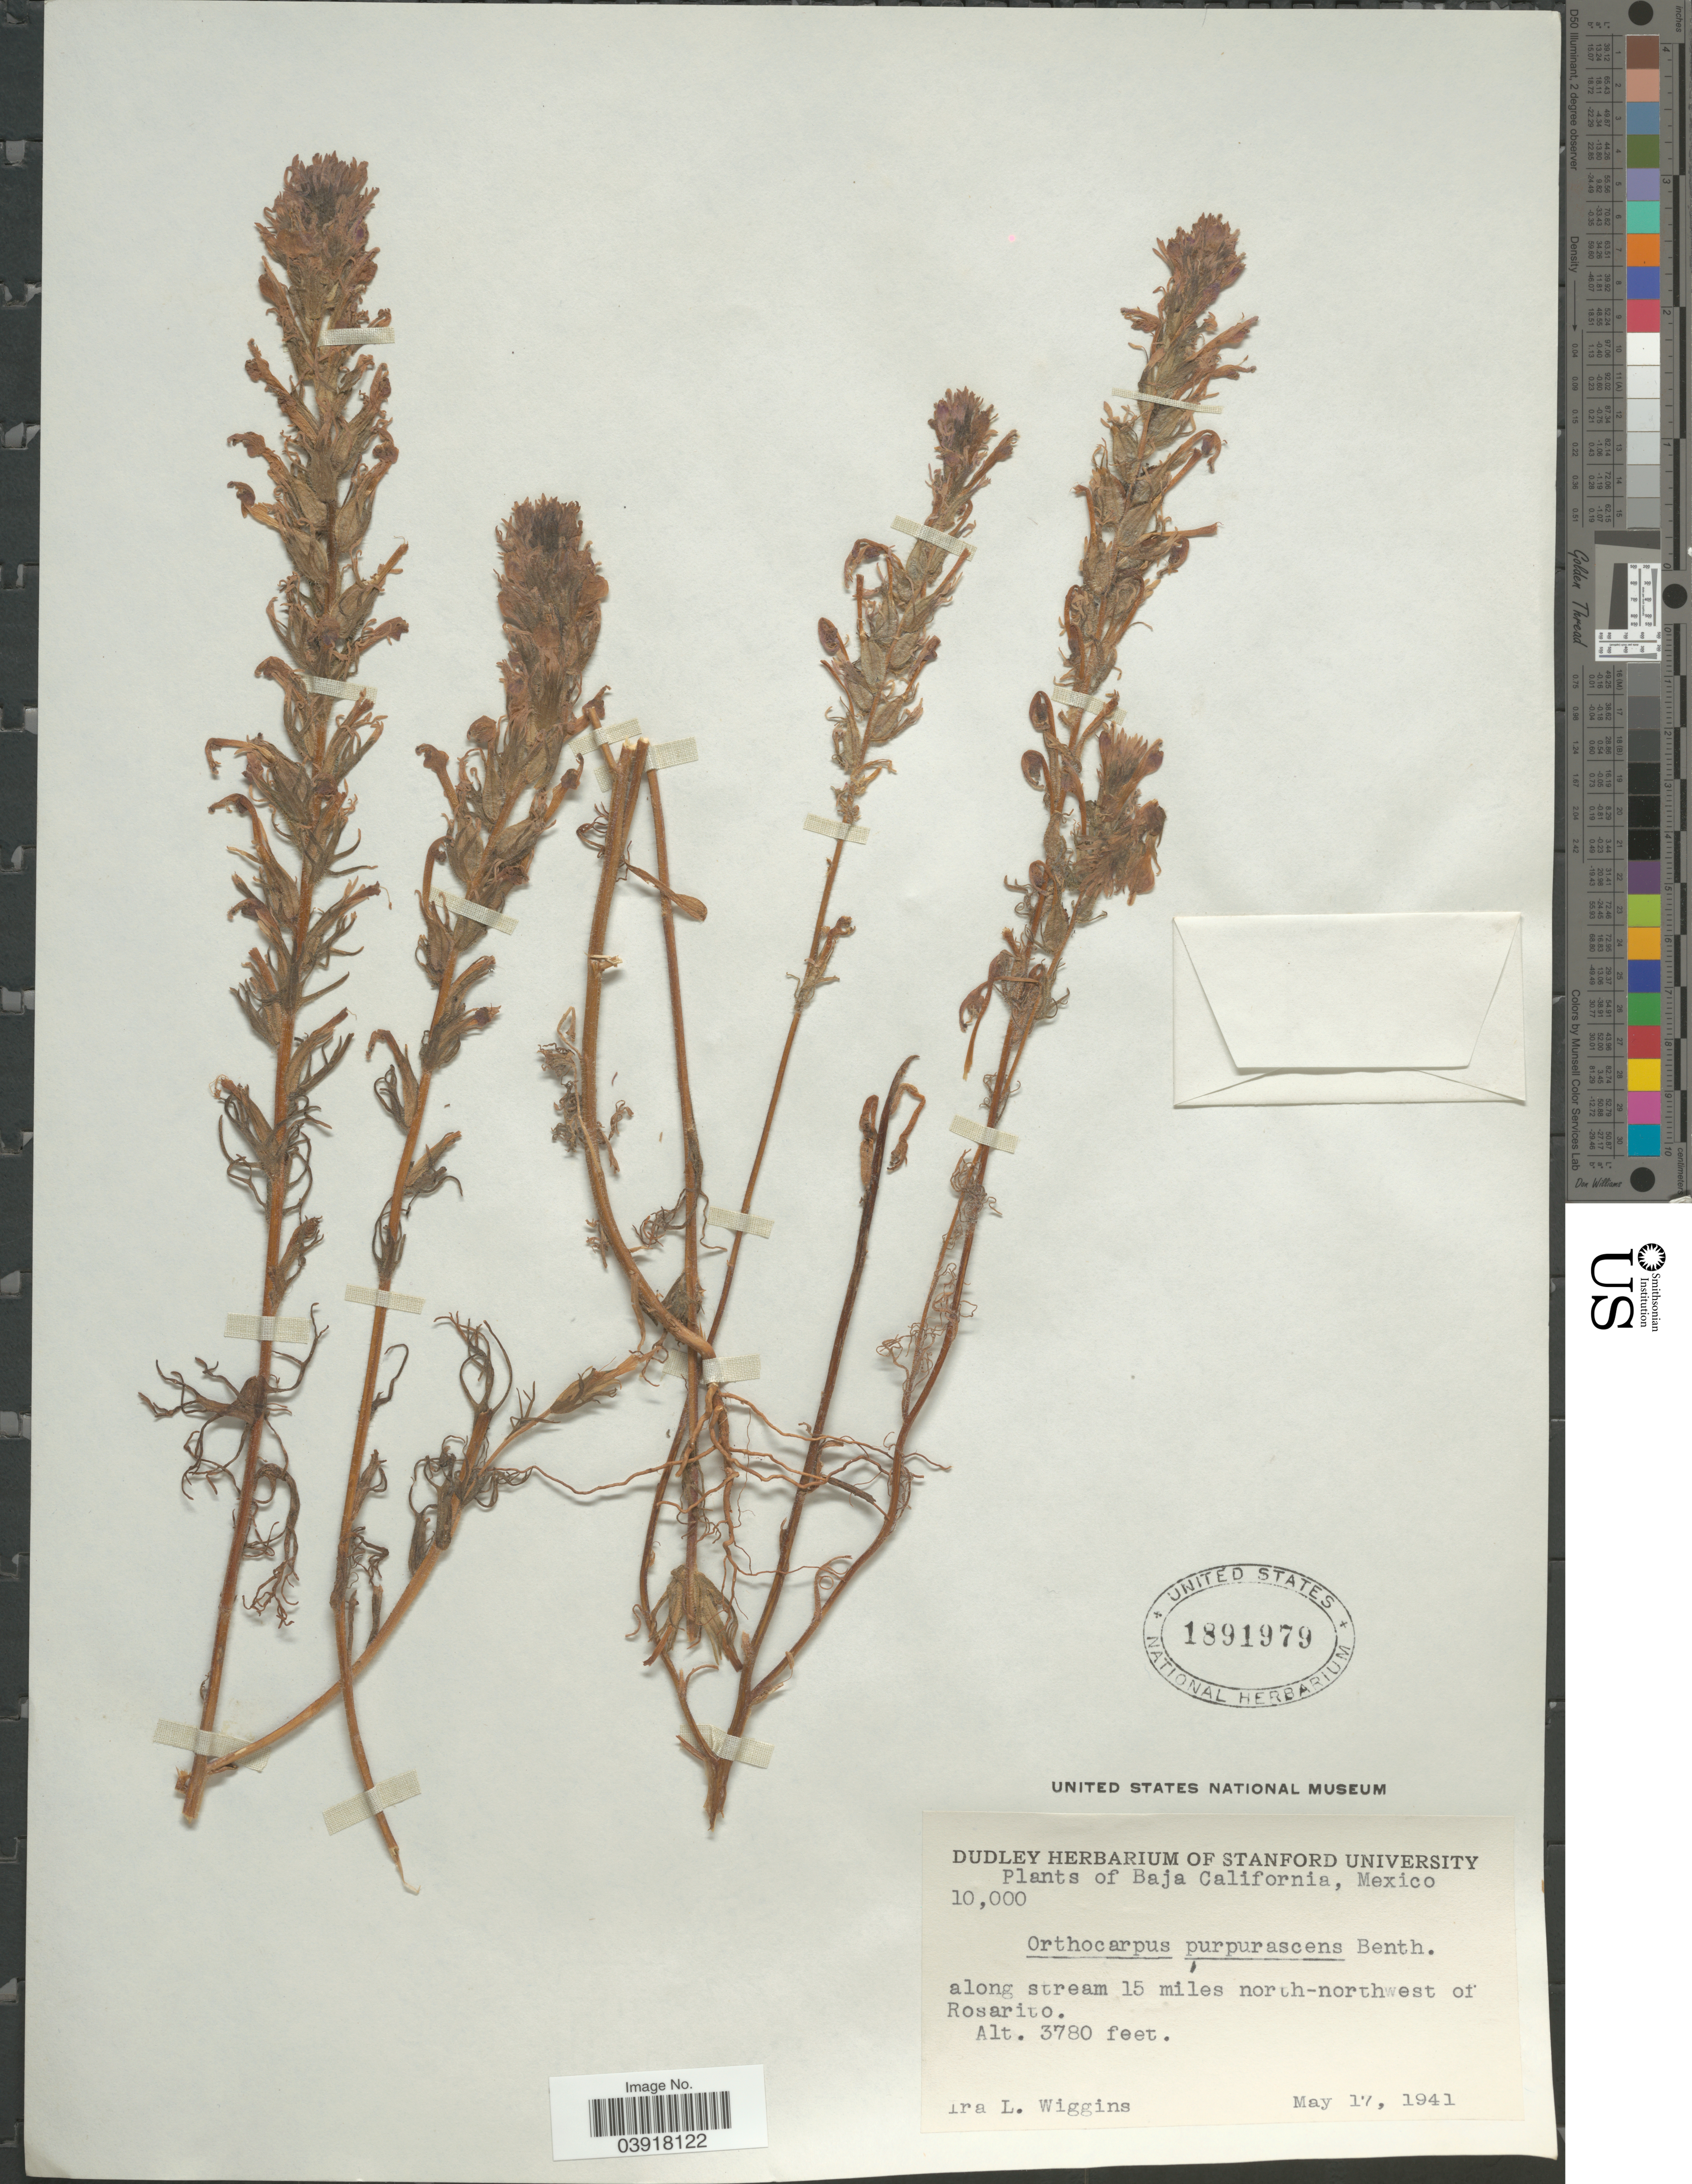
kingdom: Plantae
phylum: Tracheophyta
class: Magnoliopsida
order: Lamiales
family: Orobanchaceae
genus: Orthocarpus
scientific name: Orthocarpus purpurascens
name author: Benth.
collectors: I. L. Wiggins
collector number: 10000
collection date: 1941-05-17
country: Mexico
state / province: Baja California Norte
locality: Along stream 15 miles north-northwest of Rosarito.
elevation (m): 1152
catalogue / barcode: US 1891979